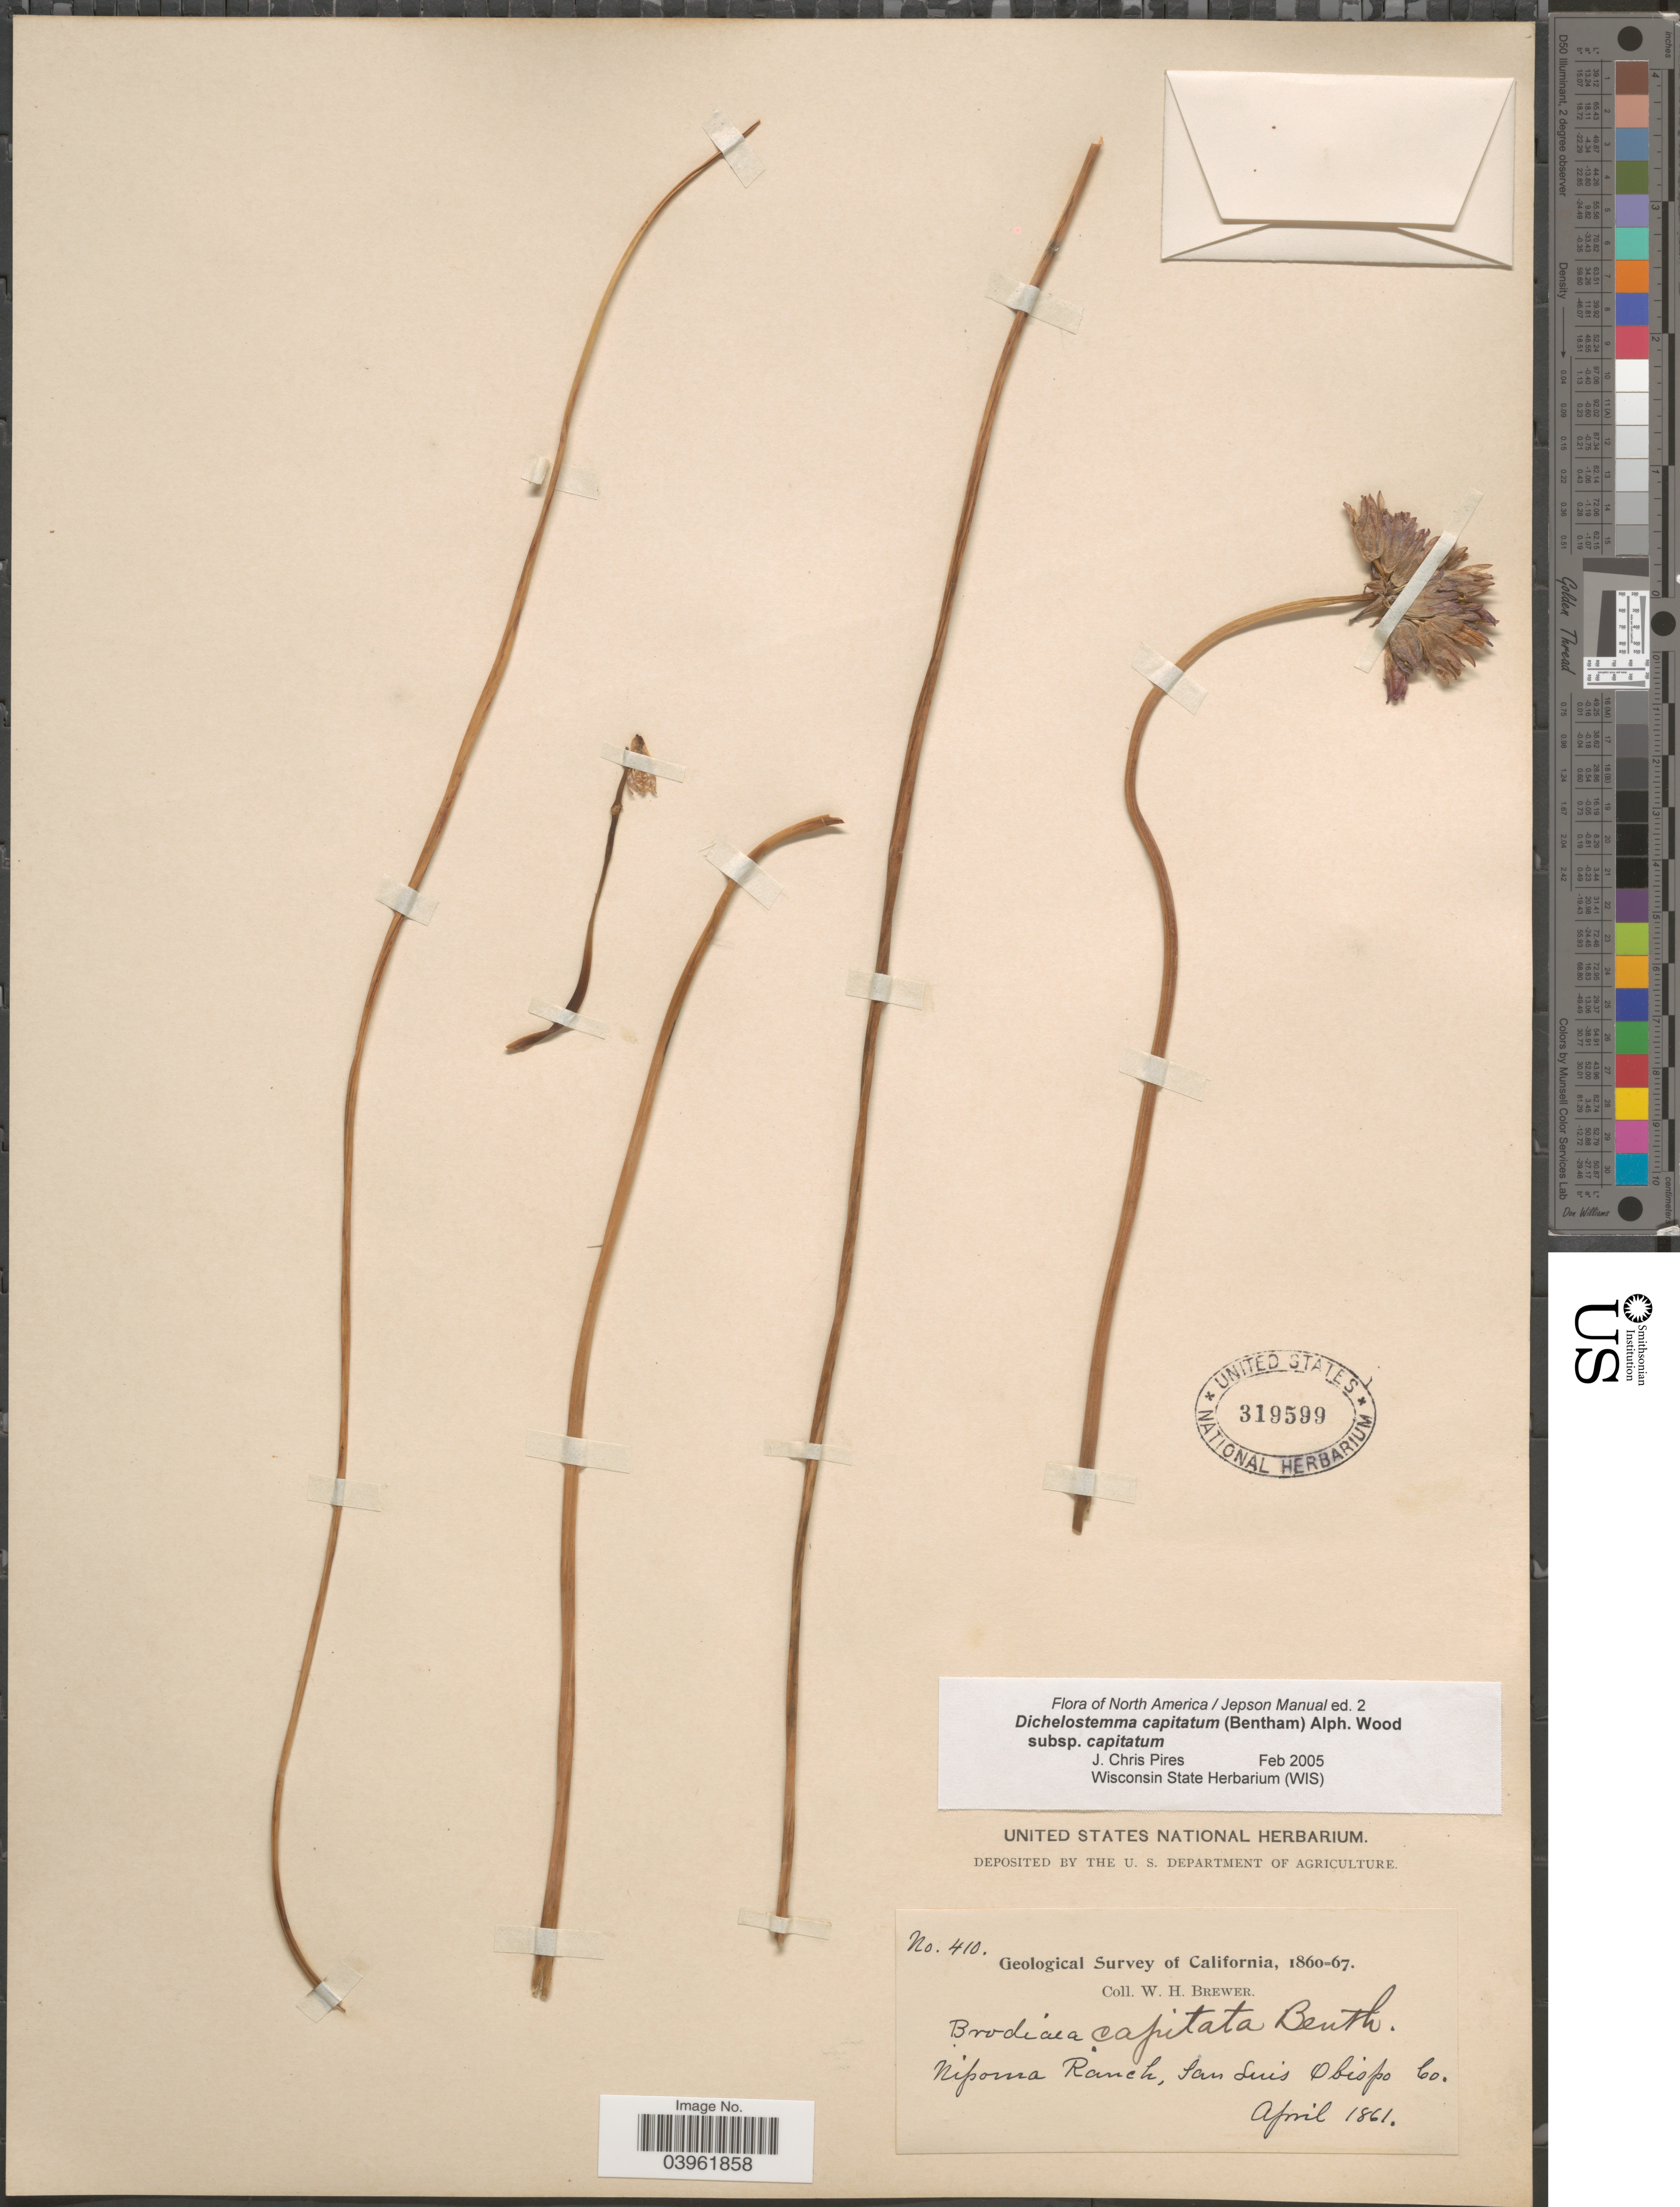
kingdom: Plantae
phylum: Tracheophyta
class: Liliopsida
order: Asparagales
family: Asparagaceae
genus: Dichelostemma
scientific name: Dichelostemma capitatum subsp. capitatum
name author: (Benth.) Alph. Wood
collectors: W. H. Brewer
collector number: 410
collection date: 1861-04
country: United States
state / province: California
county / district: San Luis Obispo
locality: Nipoma Ranch, San Luis Obispo Co.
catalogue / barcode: US 319599